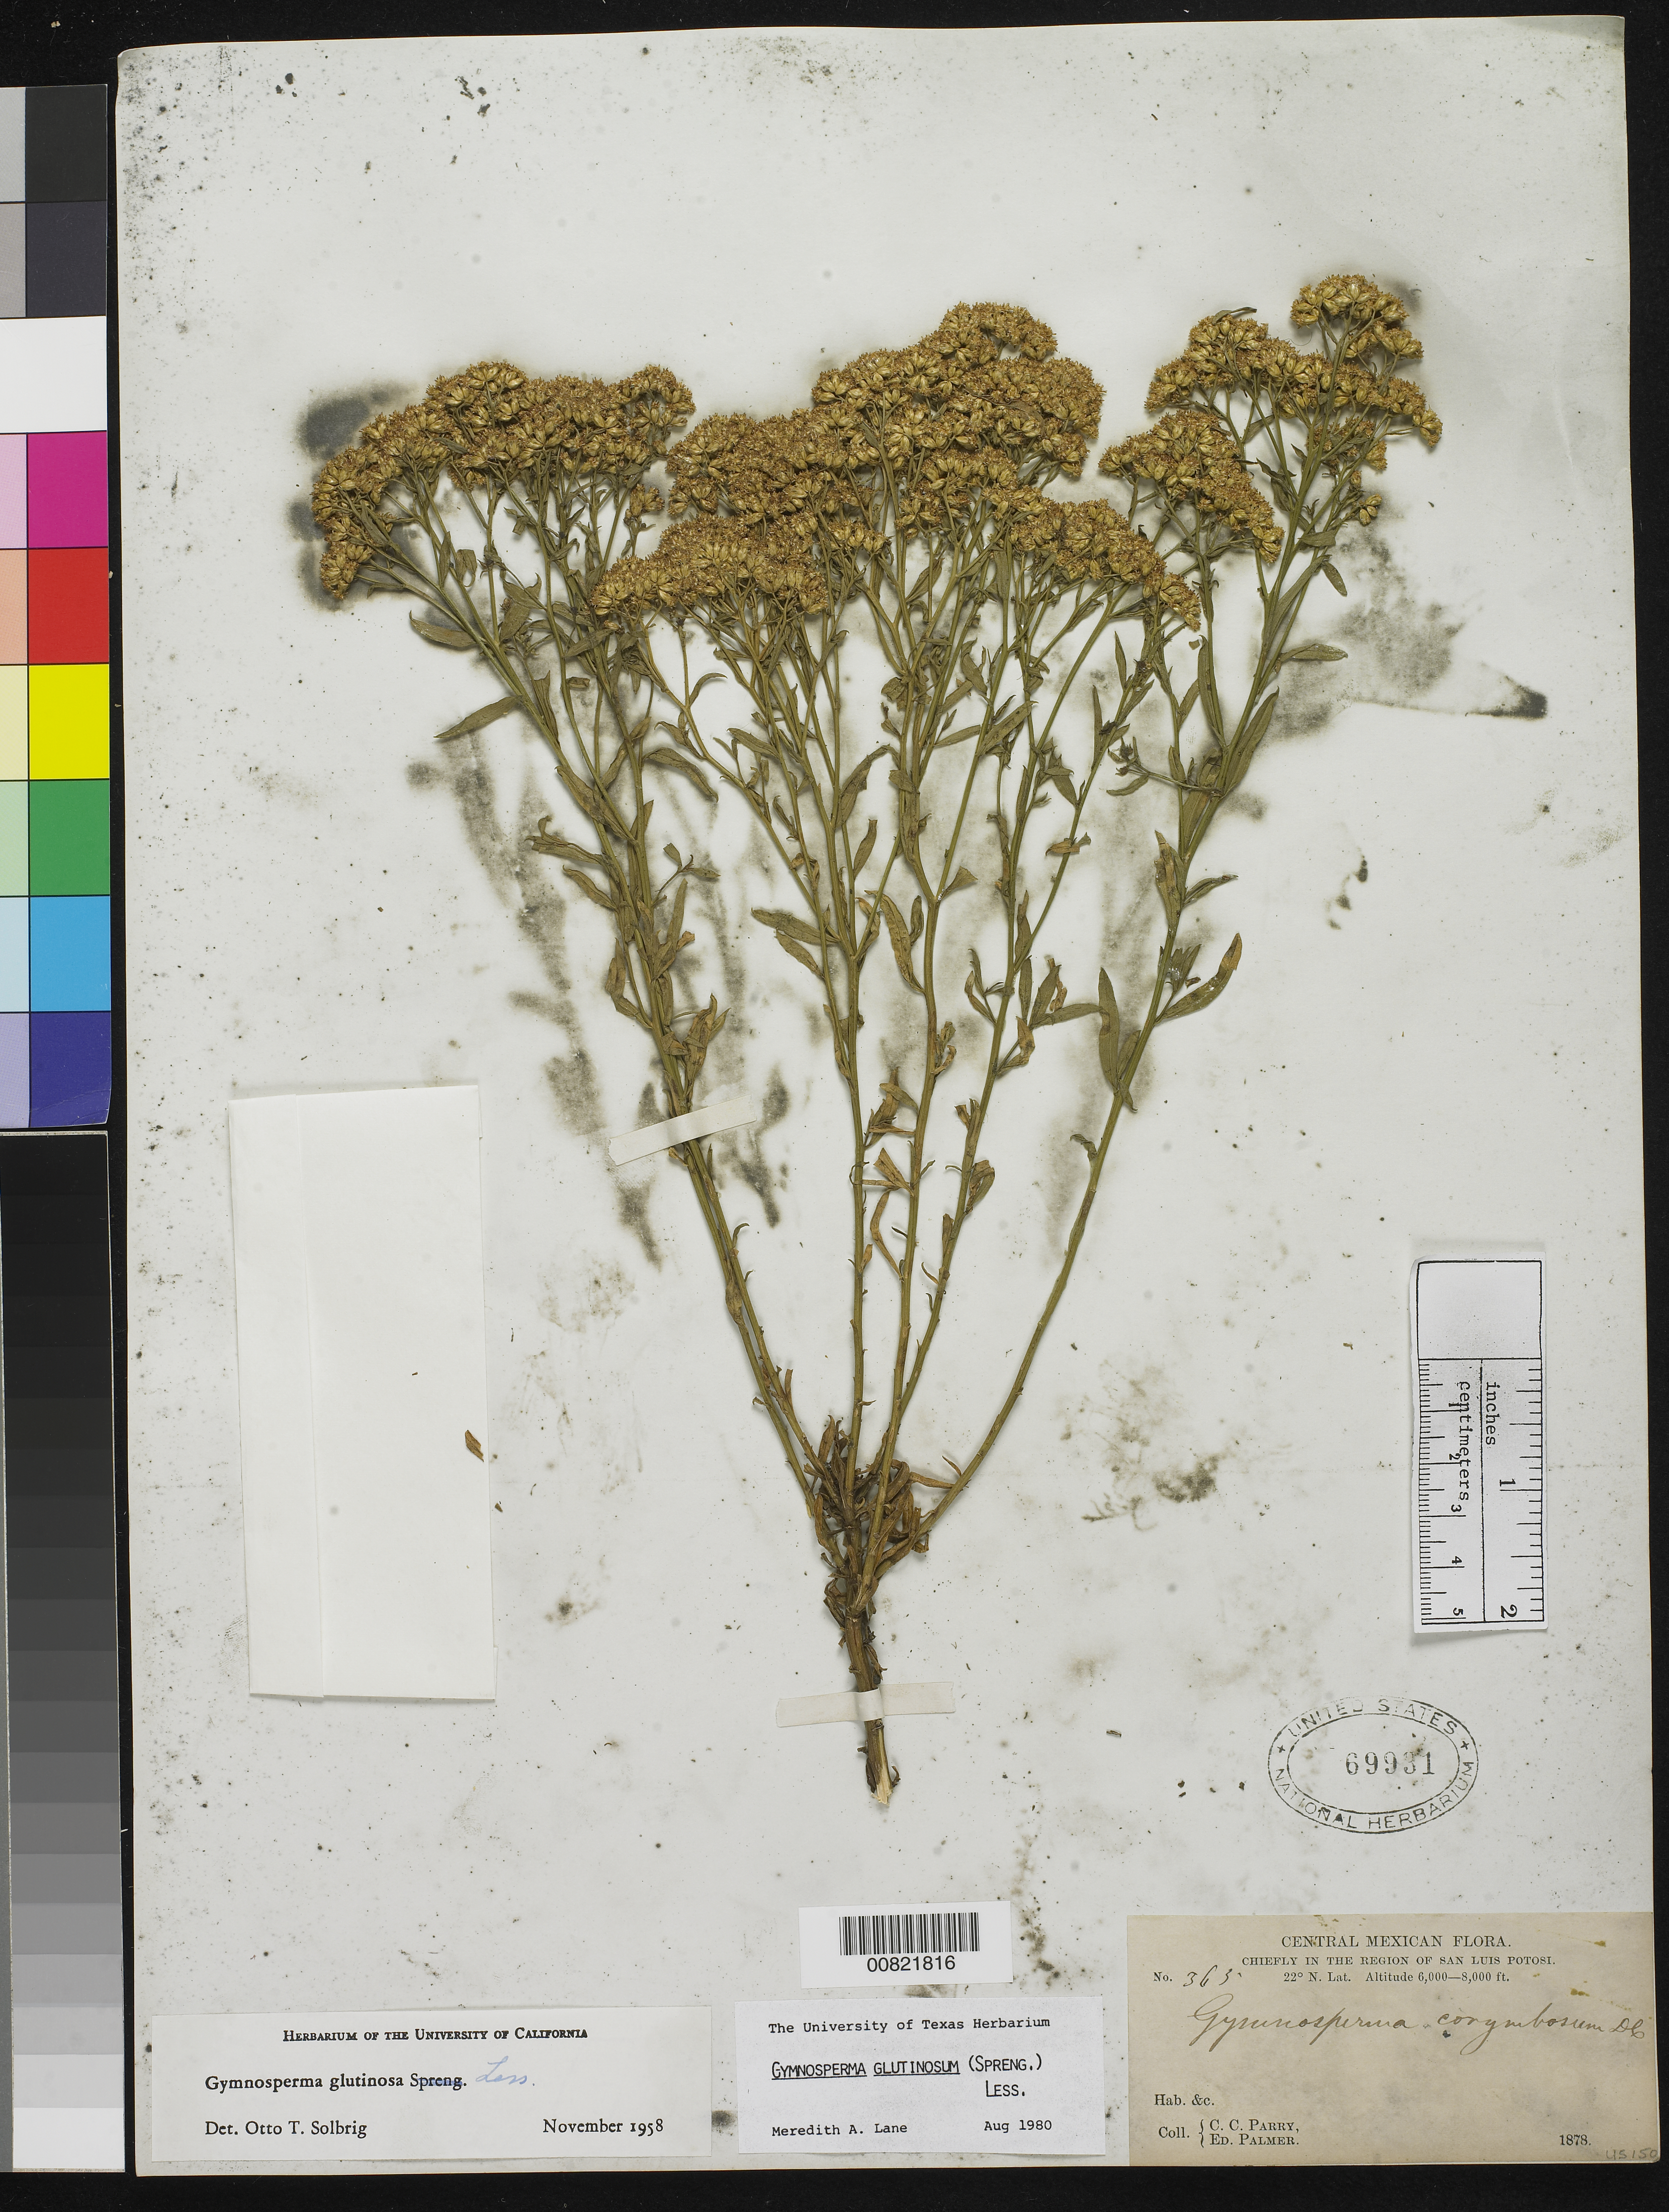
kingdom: Plantae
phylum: Tracheophyta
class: Magnoliopsida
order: Asterales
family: Asteraceae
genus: Gymnosperma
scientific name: Gymnosperma glutinosum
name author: (Spreng.) Less.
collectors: C. C. Parry & E. Palmer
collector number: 365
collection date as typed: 1878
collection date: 1878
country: Mexico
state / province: San Luis Potosí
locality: Chiefly in the region of San Luis Potosí.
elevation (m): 1829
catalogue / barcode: US 69931